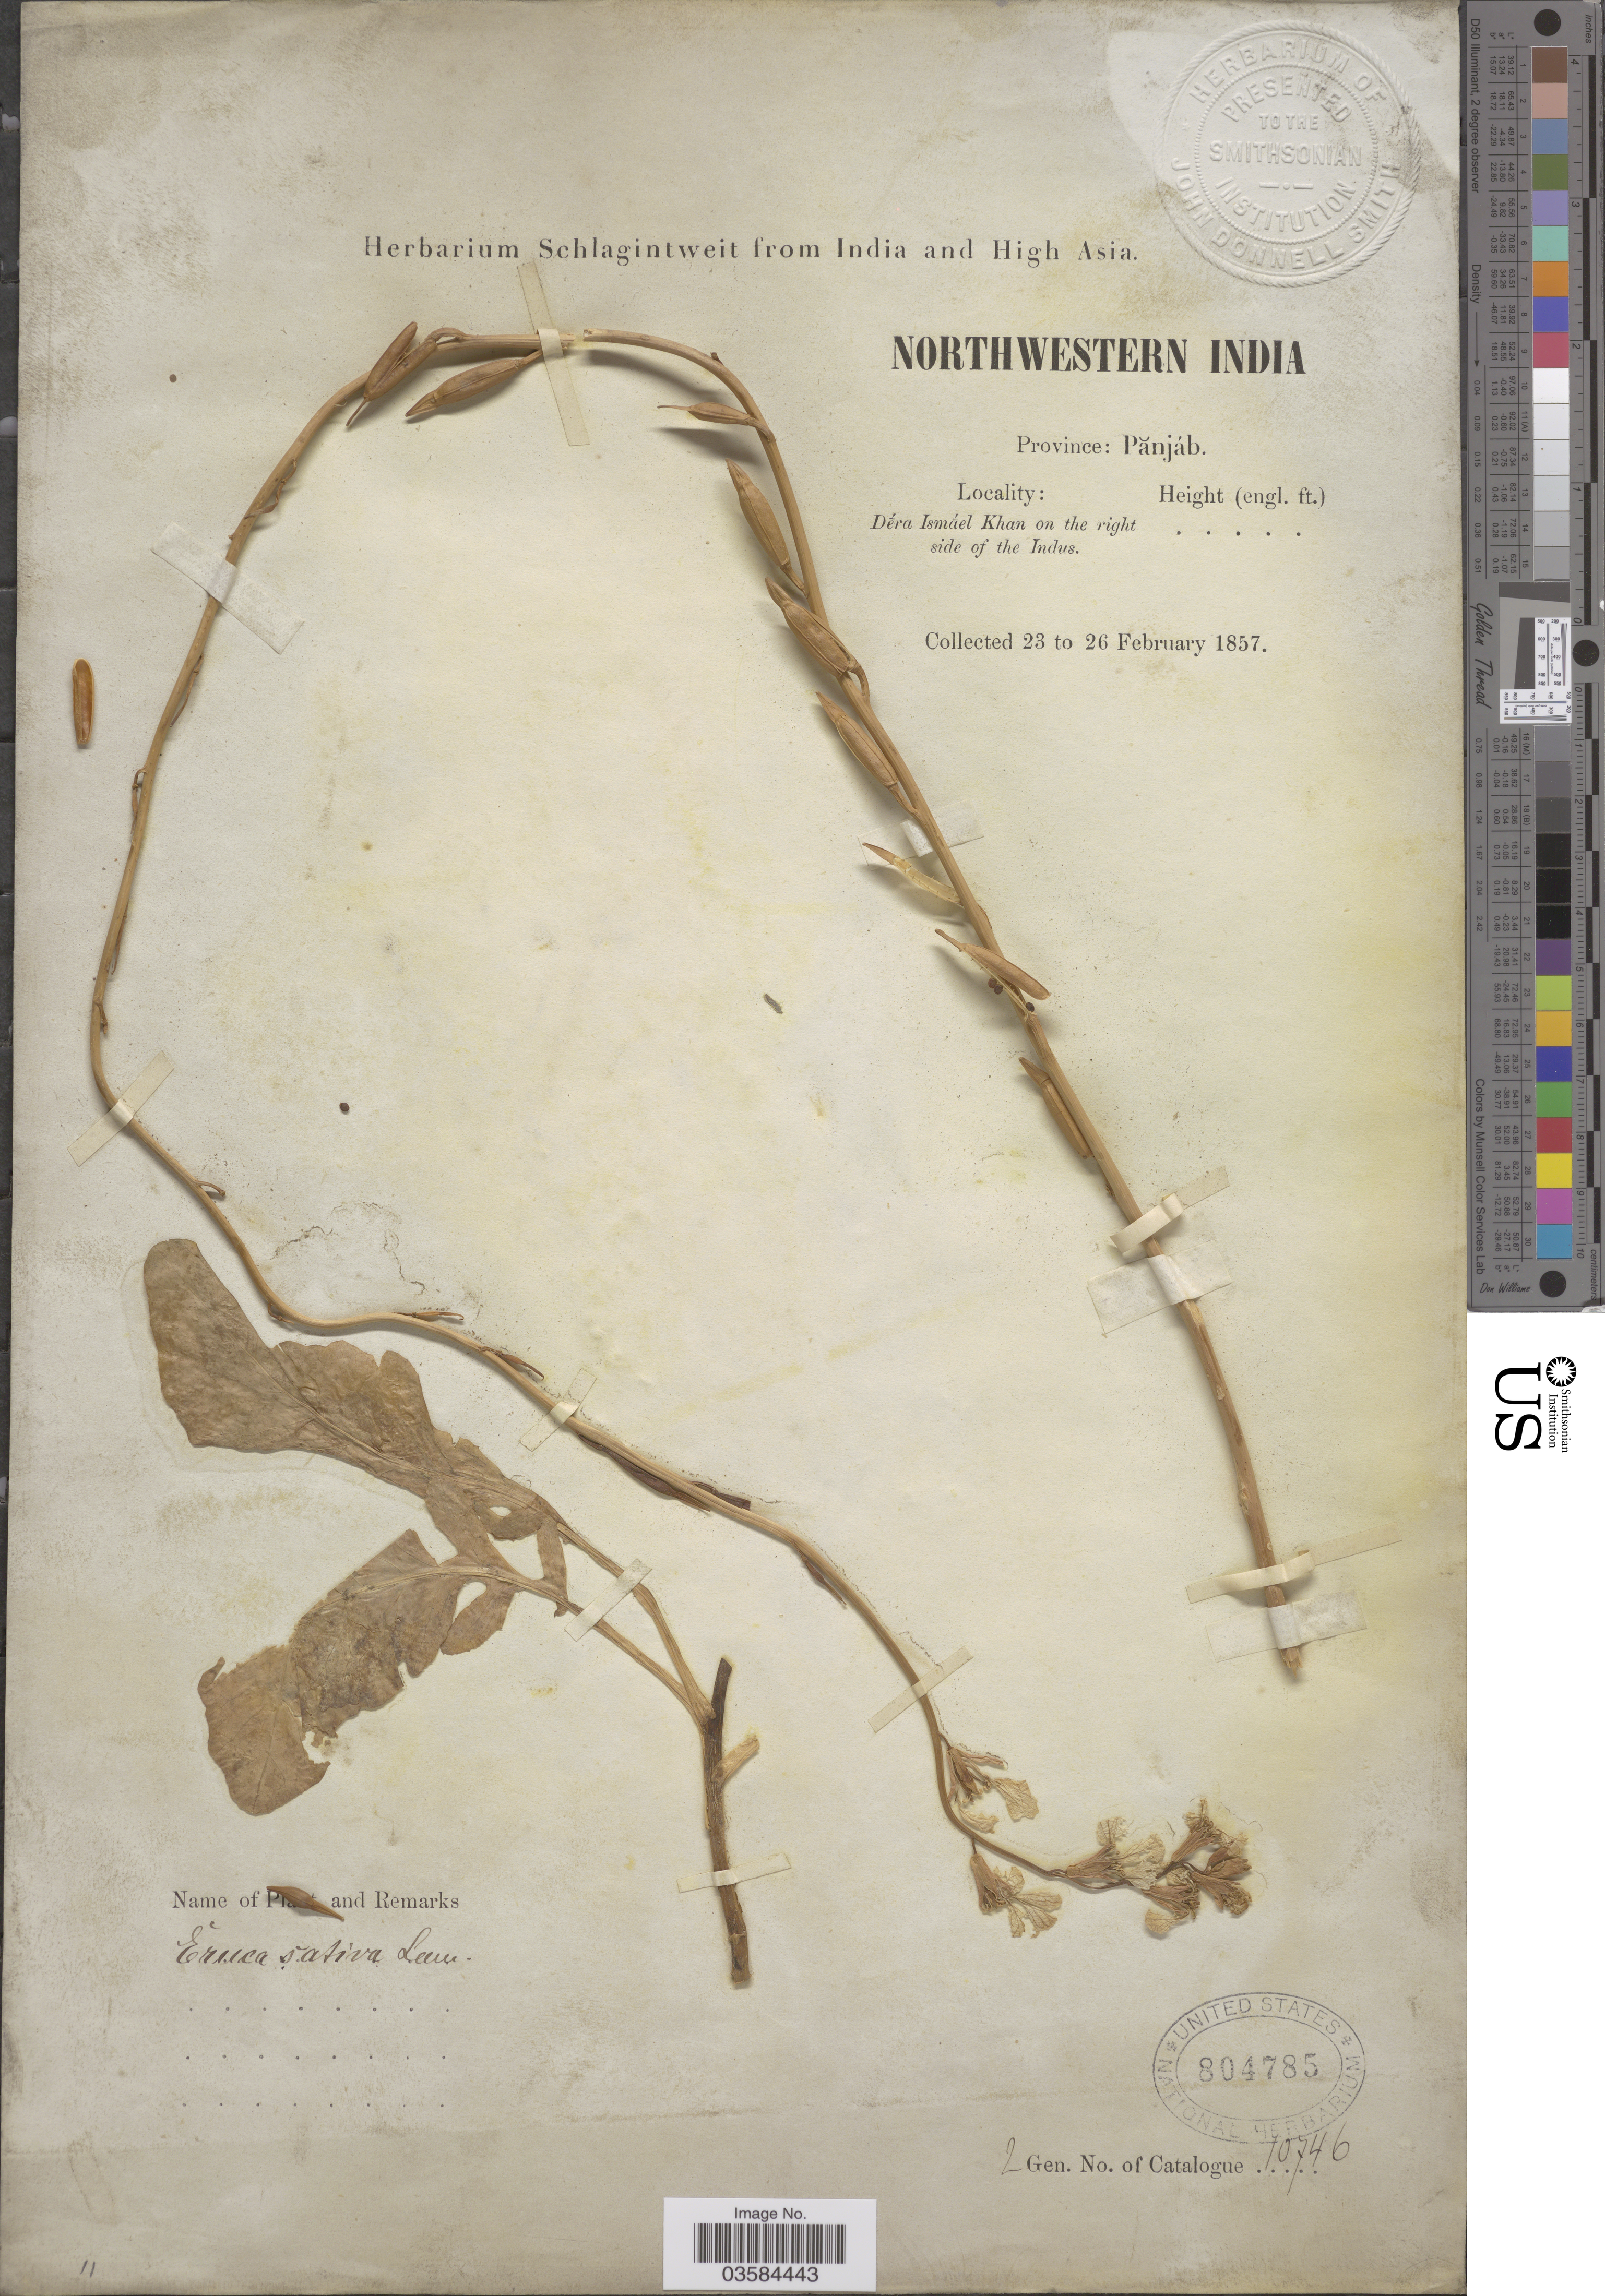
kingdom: Plantae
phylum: Tracheophyta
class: Magnoliopsida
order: Brassicales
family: Brassicaceae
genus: Eruca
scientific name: Eruca vesicaria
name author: (L.) Cav.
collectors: ex herb. Schlagintweit from India and High Asia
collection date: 1857-02-23/1857-02-26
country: India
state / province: Punjab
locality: Northwestern India. Province: Pănjáb. Déra Ismáel Khan on the right side of the Indus.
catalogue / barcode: US 804785